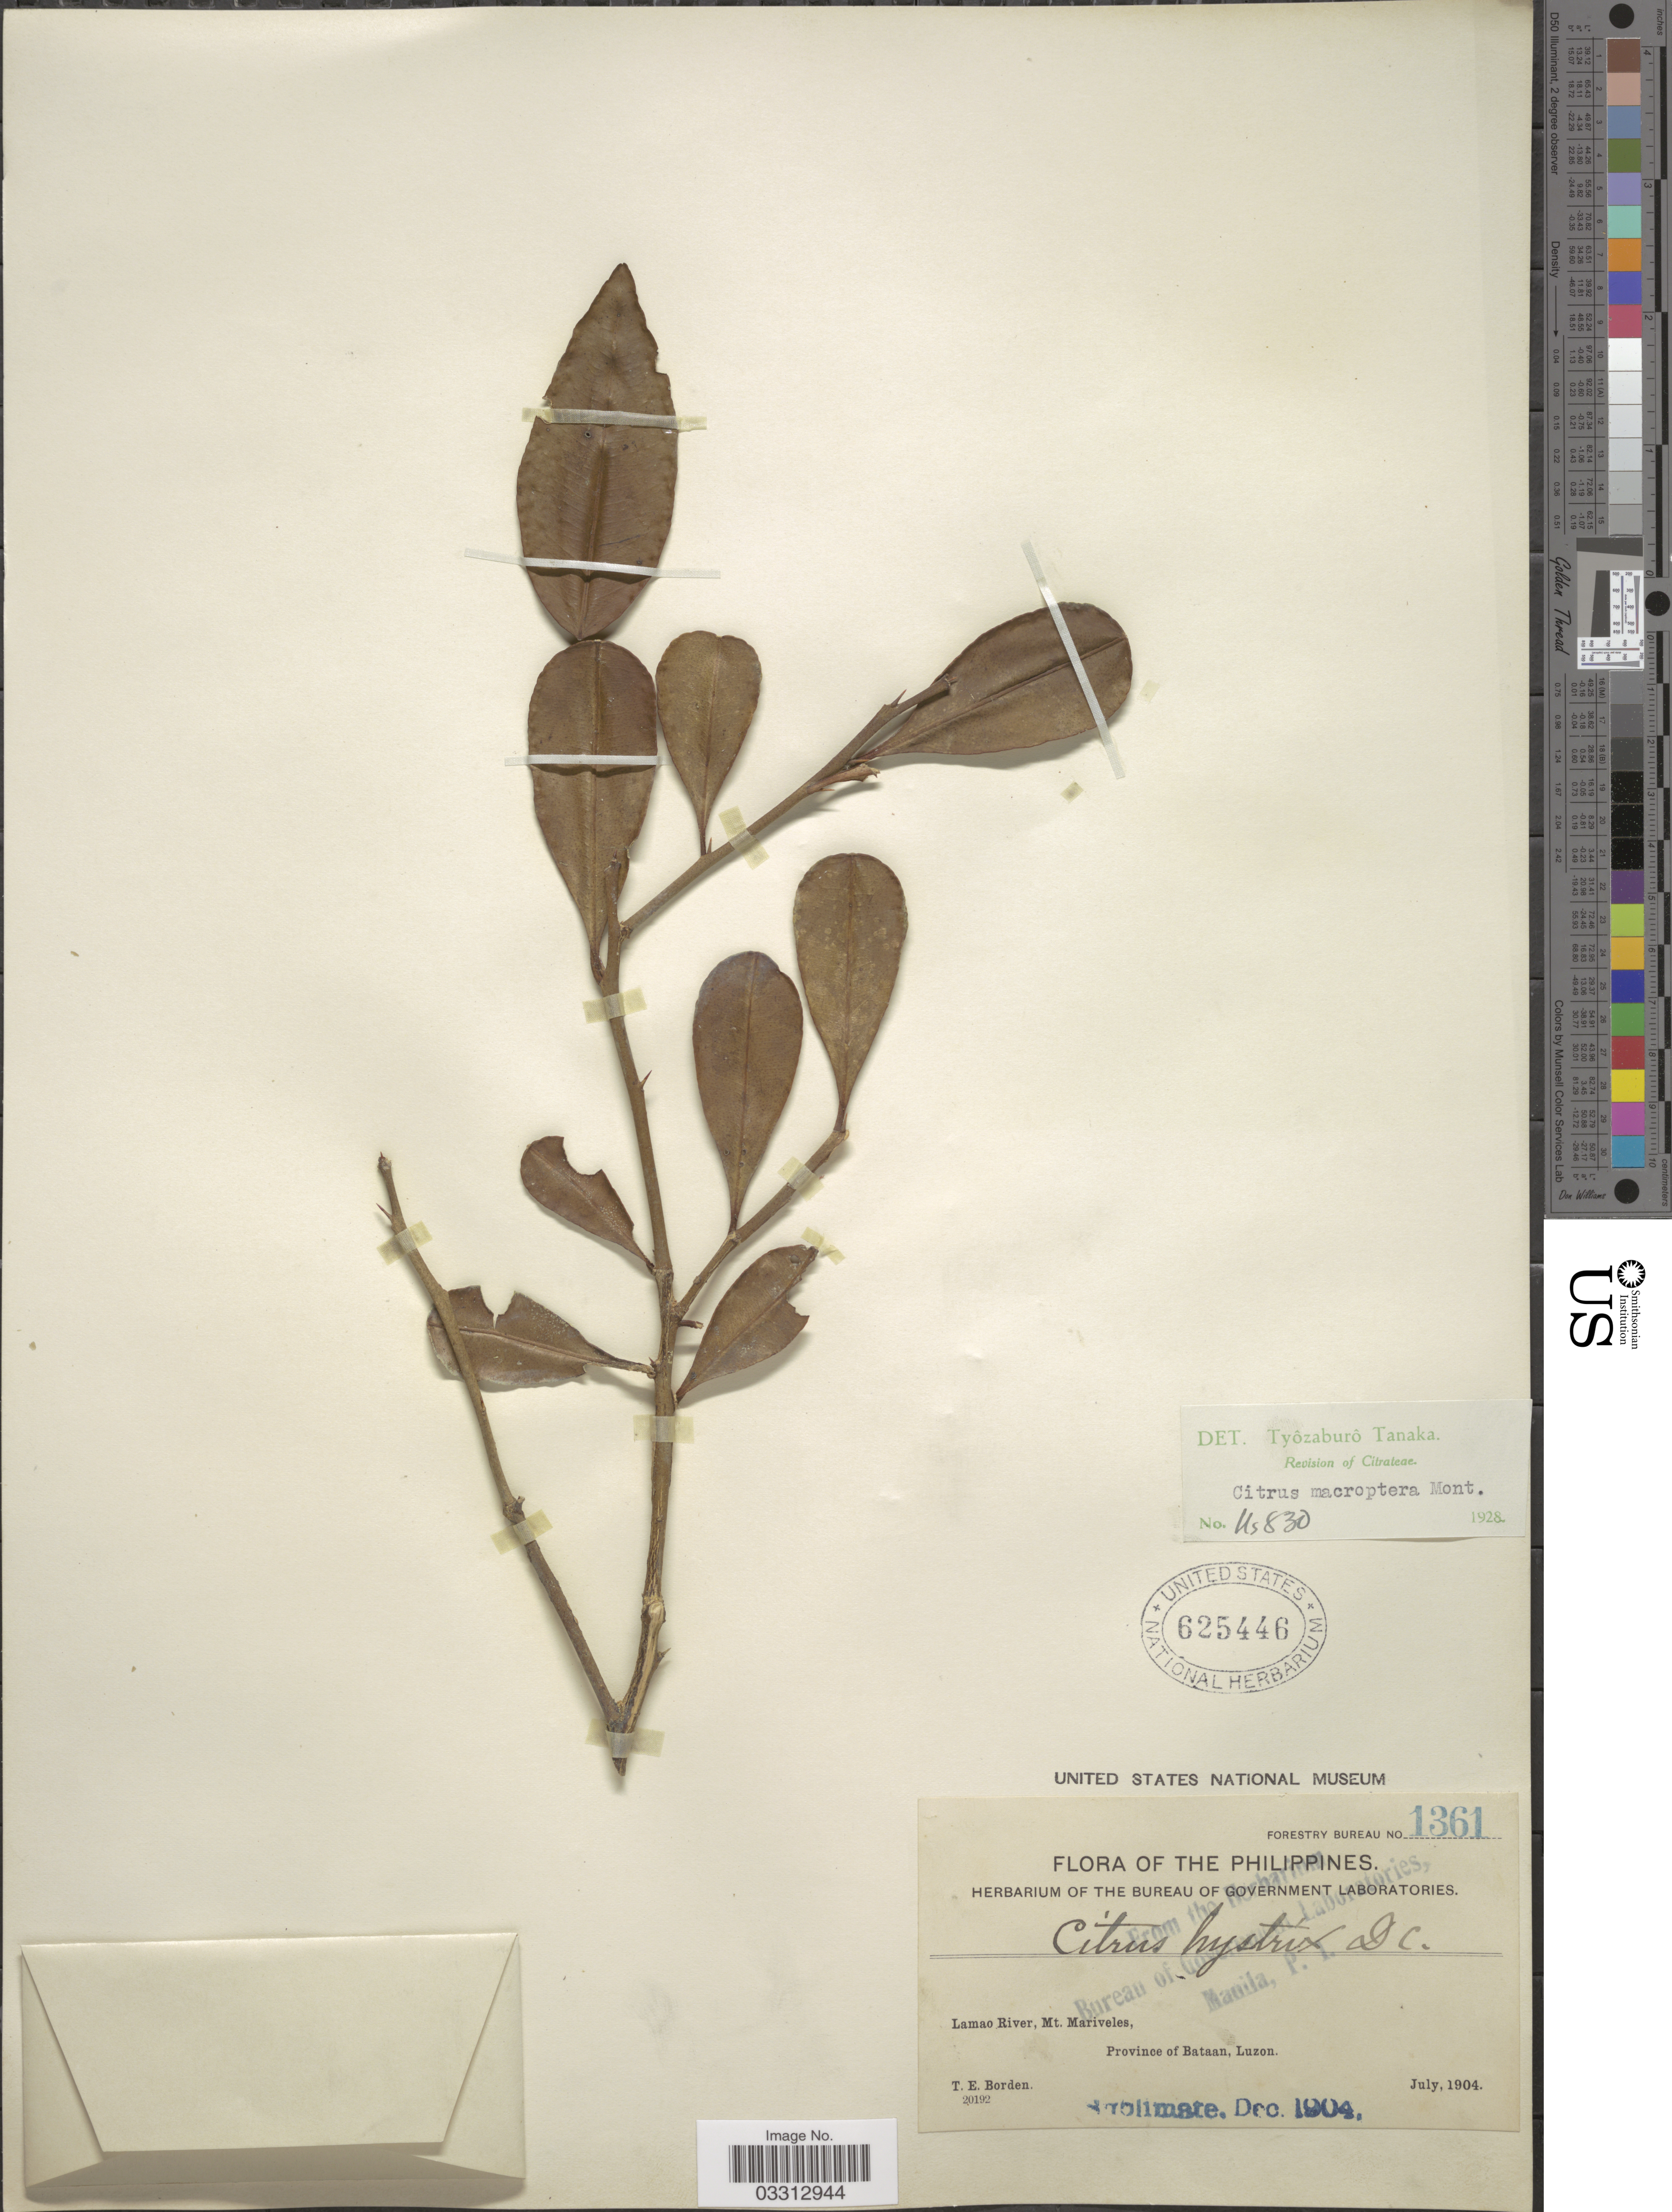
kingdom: Plantae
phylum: Tracheophyta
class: Magnoliopsida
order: Sapindales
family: Rutaceae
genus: Citrus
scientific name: Citrus macroptera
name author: Montrouz.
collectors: T. E. Borden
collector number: Forestry Bureau 1361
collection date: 1904-07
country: Philippines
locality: Lamao River, Mt. Mariveles, Province of Bataan, Luzon.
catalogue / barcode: US 625446